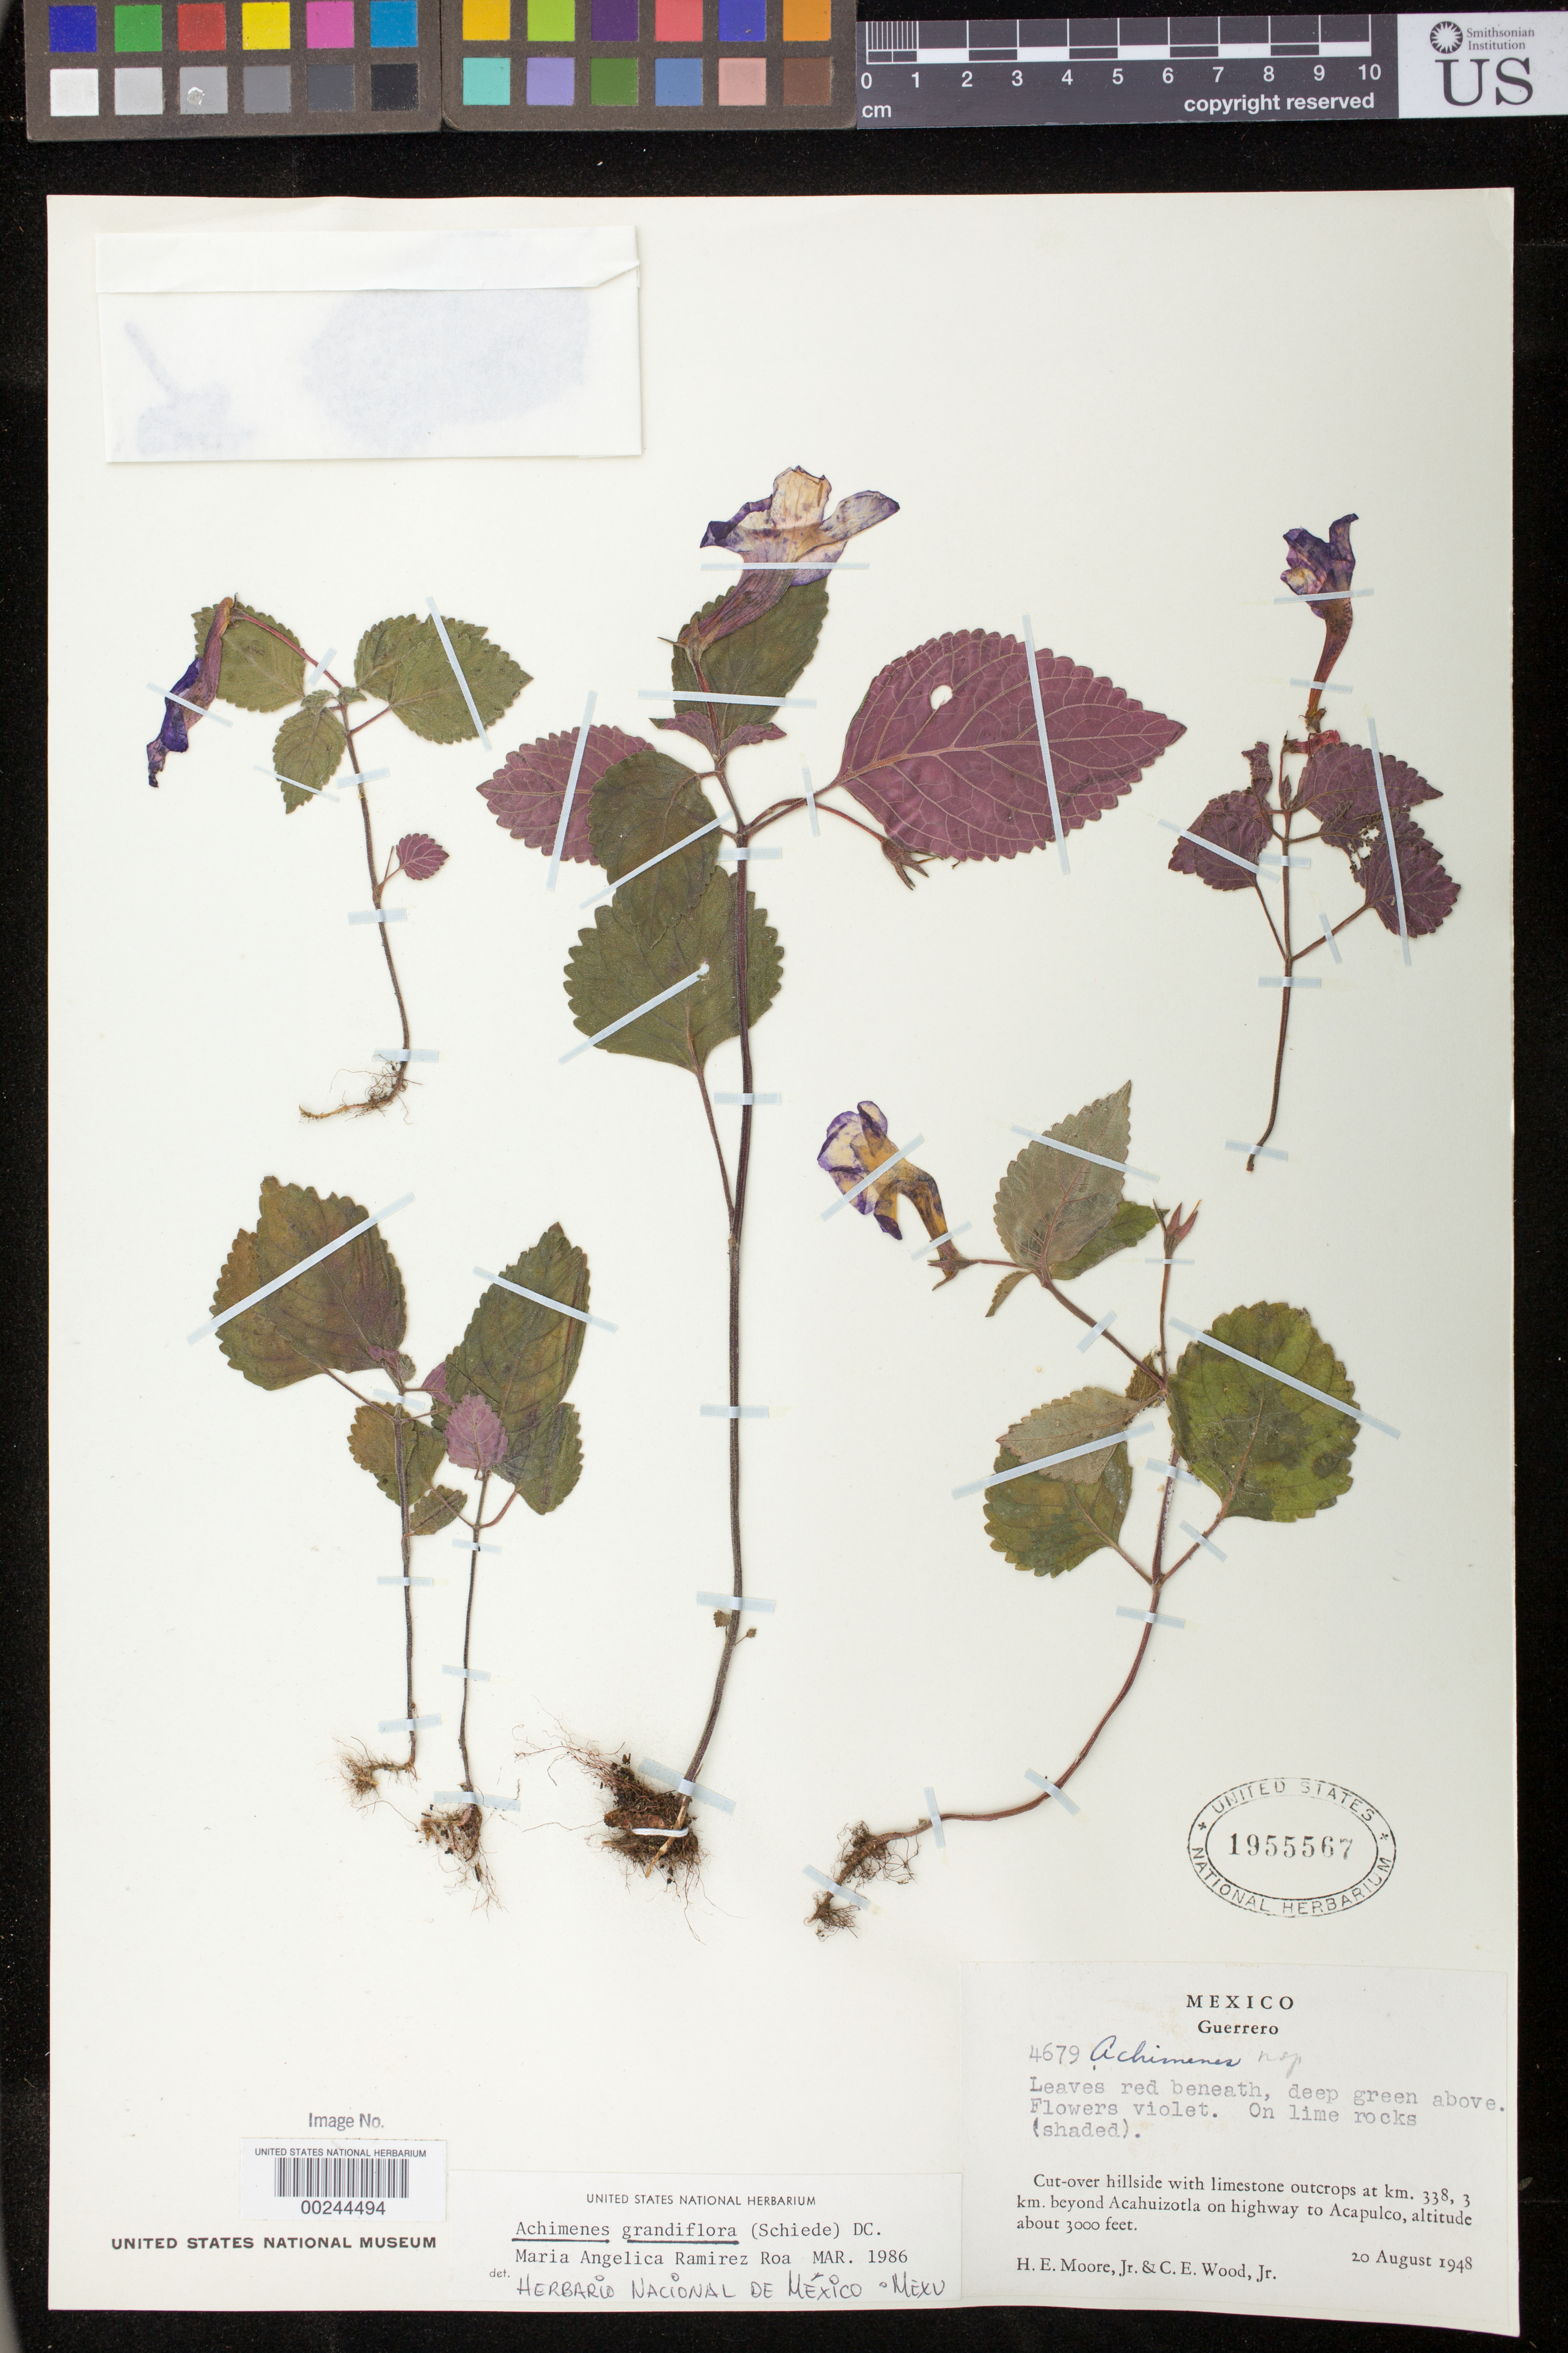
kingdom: Plantae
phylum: Tracheophyta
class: Magnoliopsida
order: Lamiales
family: Gesneriaceae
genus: Achimenes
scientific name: Achimenes grandiflora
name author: (Schiede) DC.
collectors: H. E. Moore & C. E. Wood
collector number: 4679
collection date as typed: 20 Aug 1948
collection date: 1948-08-20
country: Mexico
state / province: Guerrero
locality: At km 338, 3 km beyond Acahuizotla on highway to Acapulco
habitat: Cut-over hillside with limestone outcrops, on lime rocks (shaded)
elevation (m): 914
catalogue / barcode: US 1955567